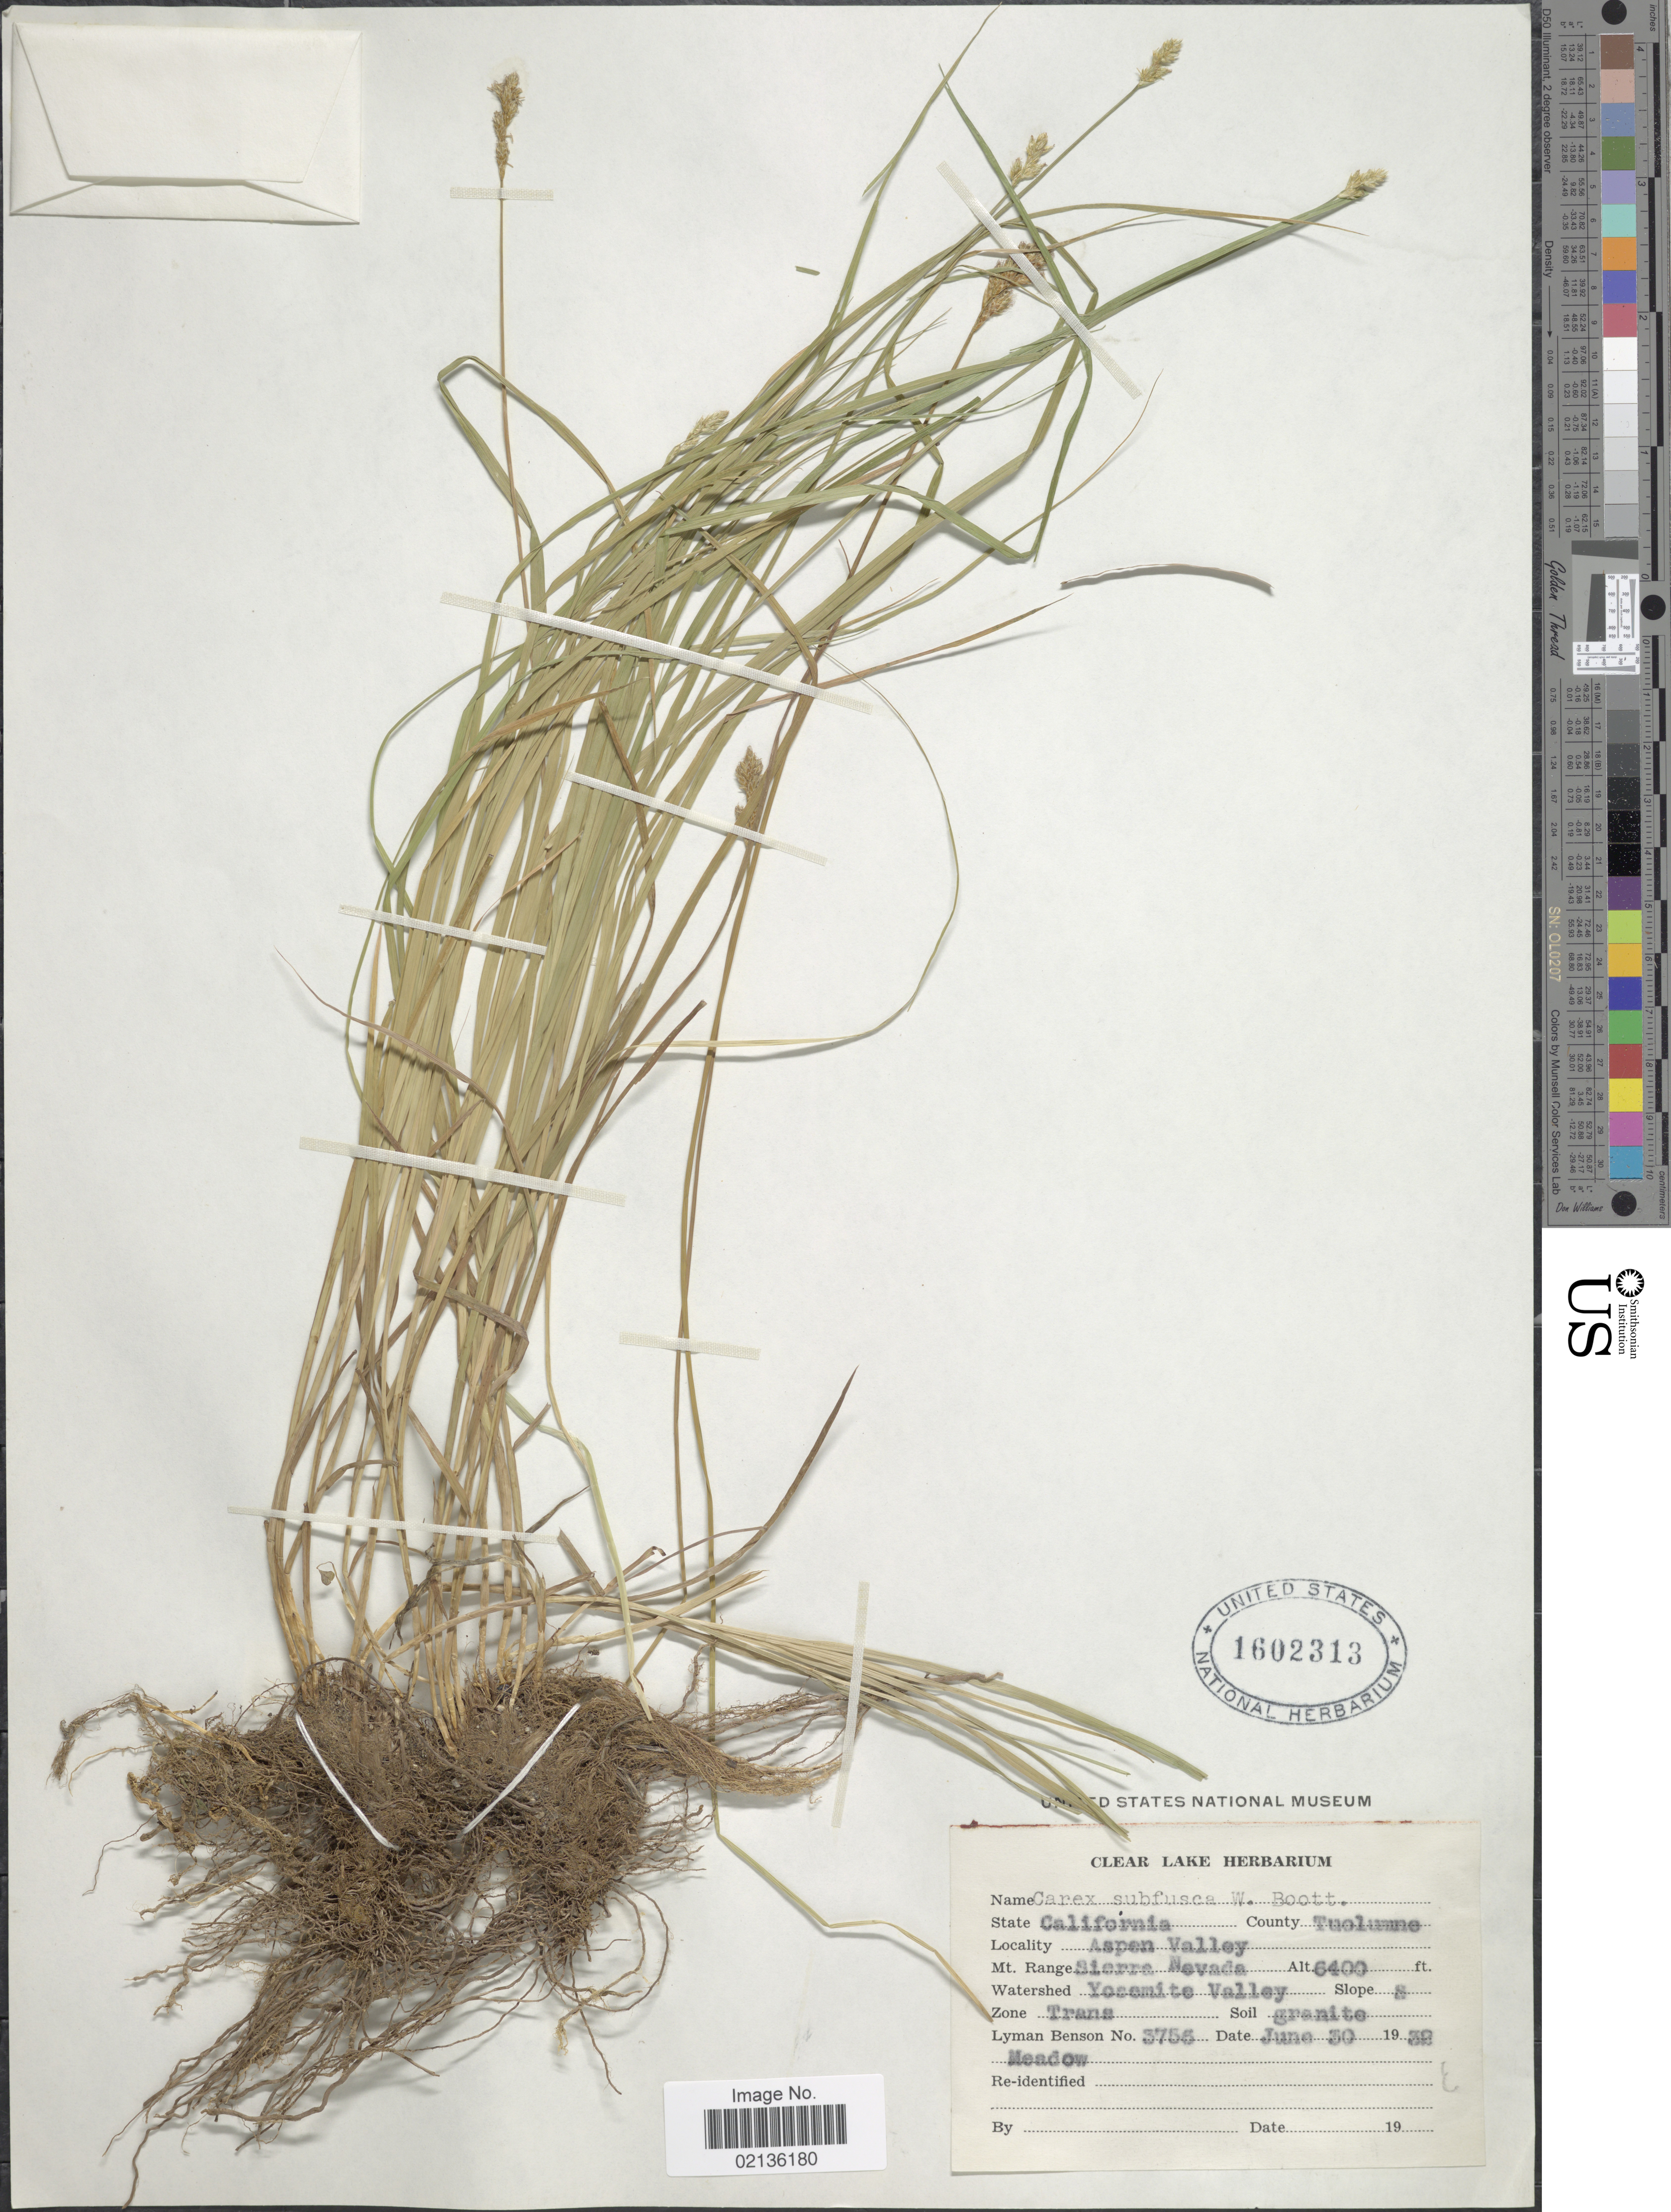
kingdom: Plantae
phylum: Tracheophyta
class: Liliopsida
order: Poales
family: Cyperaceae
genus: Carex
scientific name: Carex subfusca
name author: W. Boott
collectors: L. D. Benson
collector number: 3756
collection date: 1932-06-30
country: United States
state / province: California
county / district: Tuolumne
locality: County Tuolumne, Aspen Valley, Mt. Range, Sierra Nevada, Yosemite Valley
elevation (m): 1951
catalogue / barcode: US 1602313